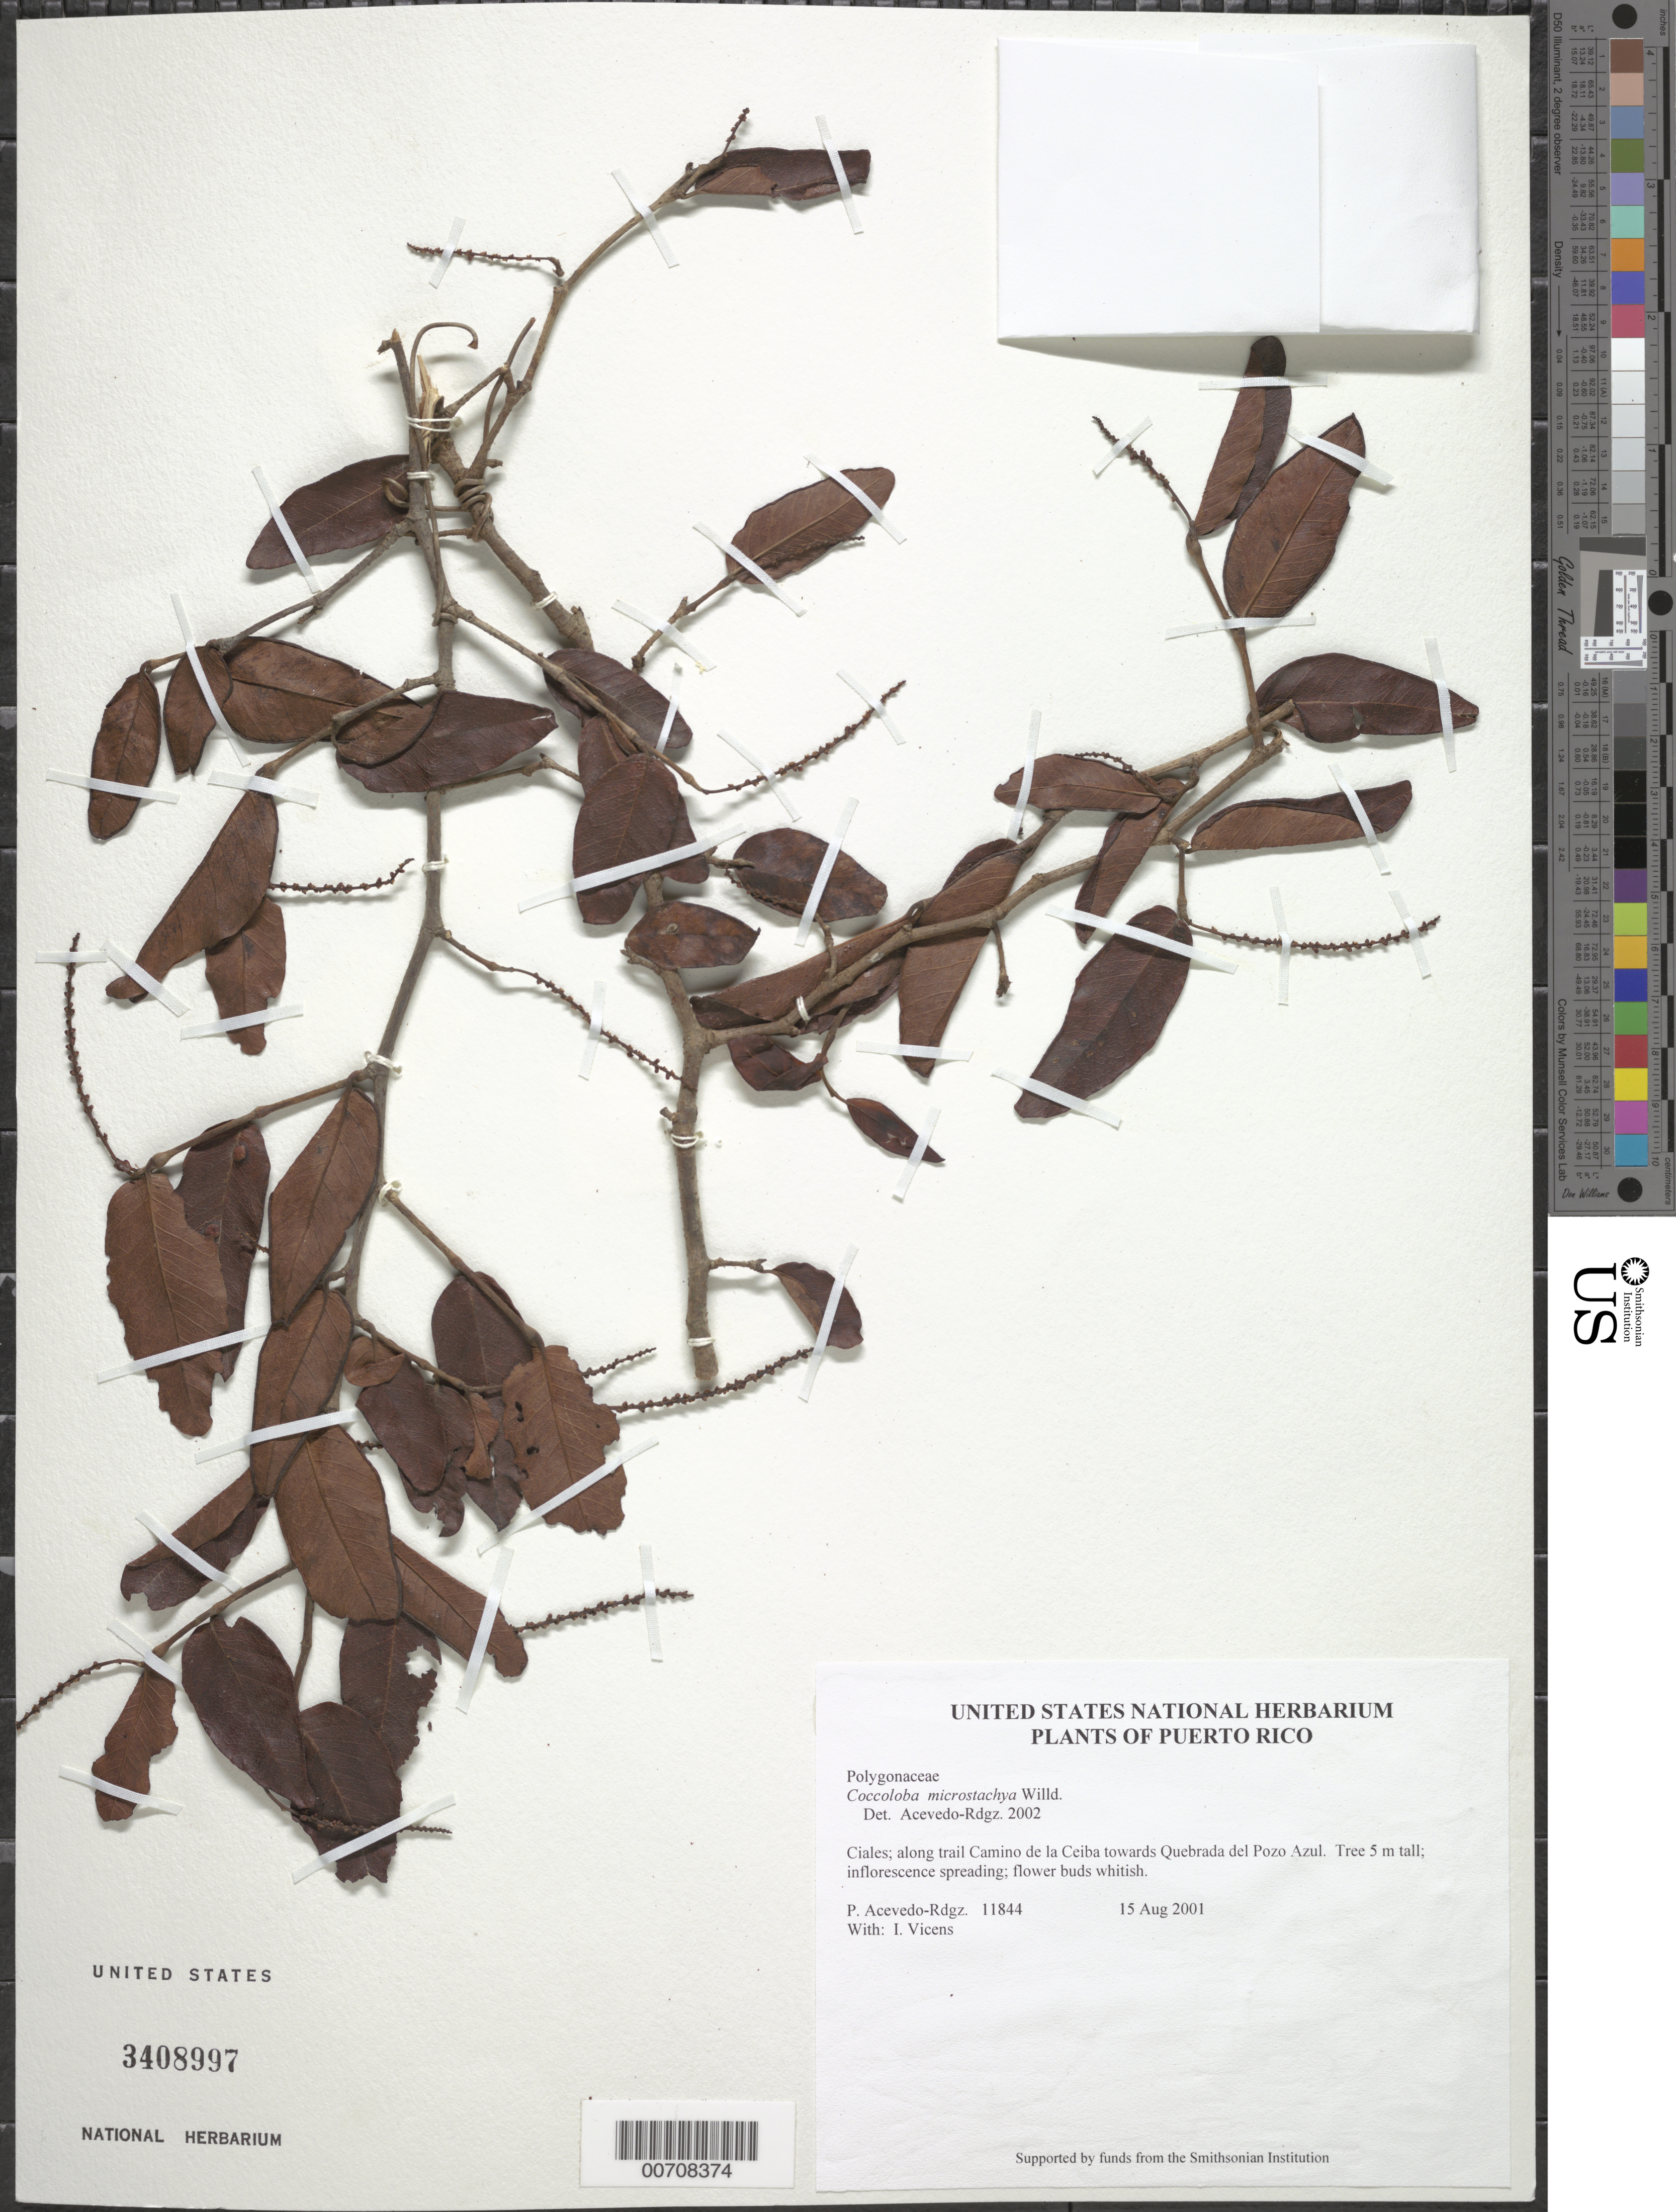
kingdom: Plantae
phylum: Tracheophyta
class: Magnoliopsida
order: Caryophyllales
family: Polygonaceae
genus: Coccoloba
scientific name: Coccoloba microstachya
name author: Willd.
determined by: Acevedo-Rodríguez, P., (BOT), Smithsonian Institution - National Museum of Natural History (UNITED STATES)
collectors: P. Acevedo-Rodr. & I. Vicens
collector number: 11844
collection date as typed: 15 Aug 2001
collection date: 2001-08-15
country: Puerto Rico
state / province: Ciales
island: Puerto Rico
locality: Ciales; along trail Camino de la Ceiba towards Quebrada del Pozo Azul.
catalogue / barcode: US 3408997